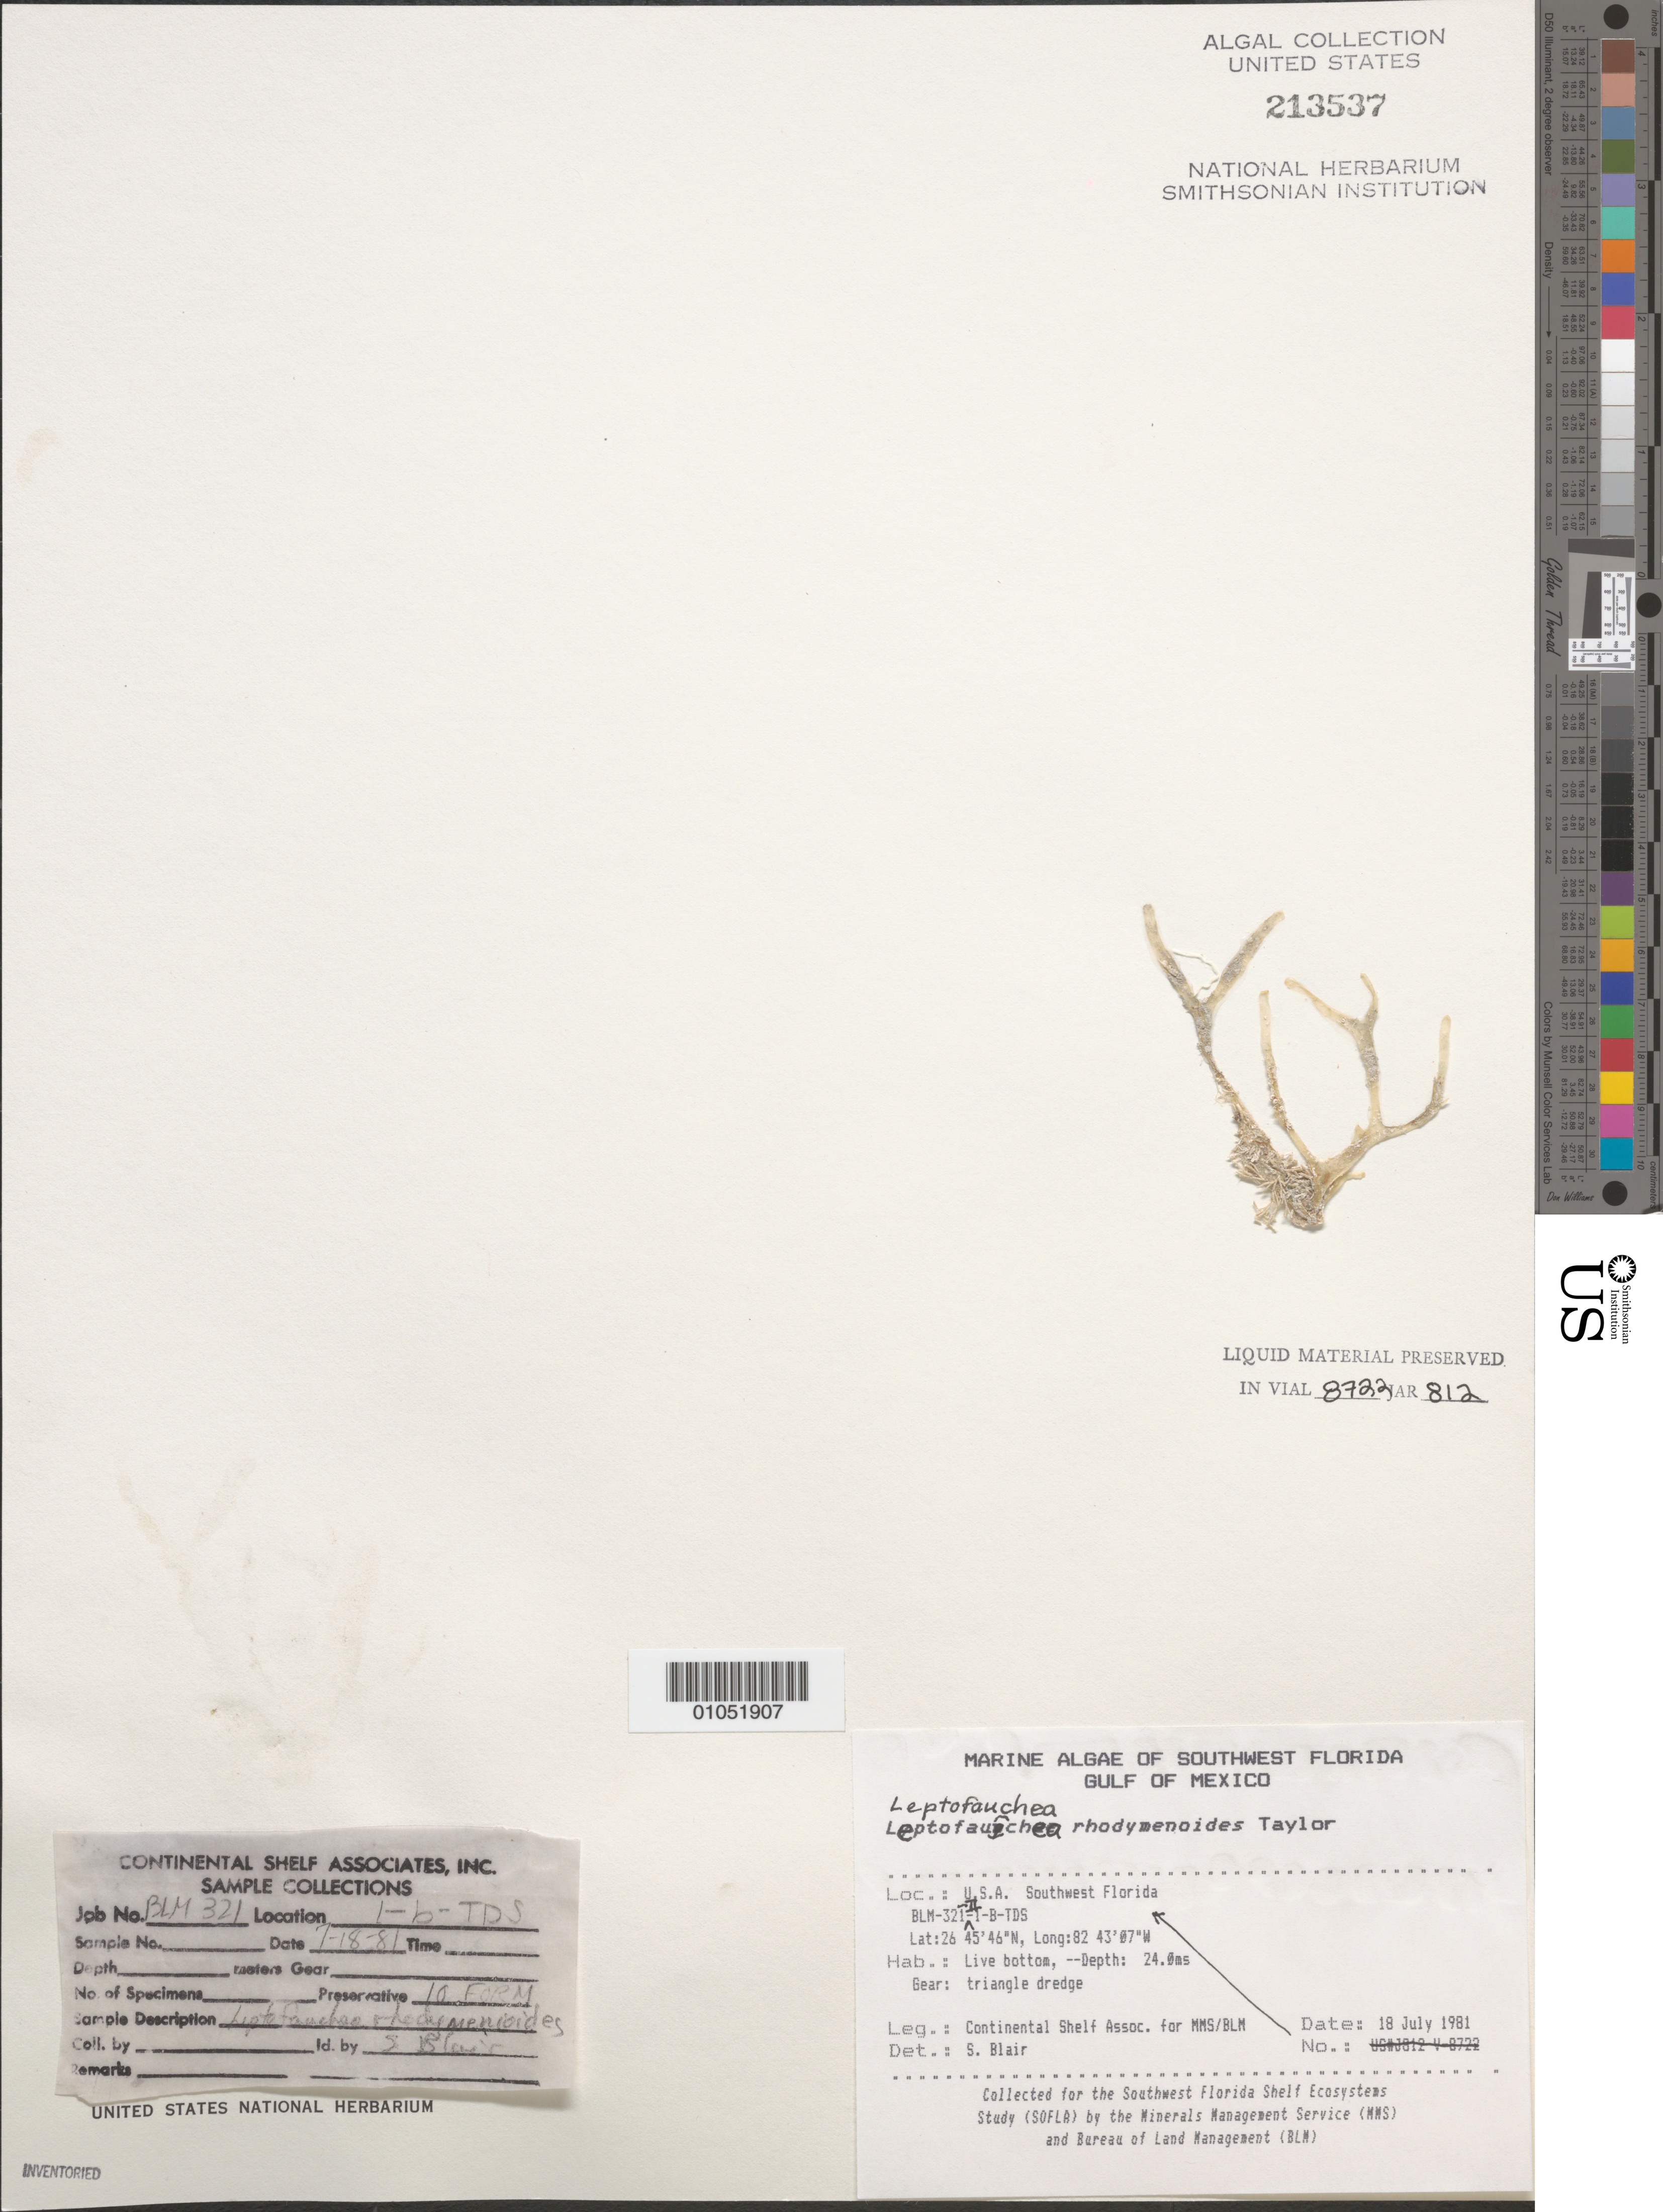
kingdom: Plantae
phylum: Rhodophyta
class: Florideophyceae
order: Rhodymeniales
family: Faucheaceae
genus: Leptofauchea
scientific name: Leptofauchea rhodymenioides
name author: W.R. Taylor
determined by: Blair, S. M.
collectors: Continental Shelf Associates for the MMS/BLM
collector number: BLM-321-II-1-B-TDS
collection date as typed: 18 Jul 1981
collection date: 1981-07-18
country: United States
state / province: Florida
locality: Gulf of Mexico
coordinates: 26 45'46"N, 82 43'07"W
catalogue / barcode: US 213537